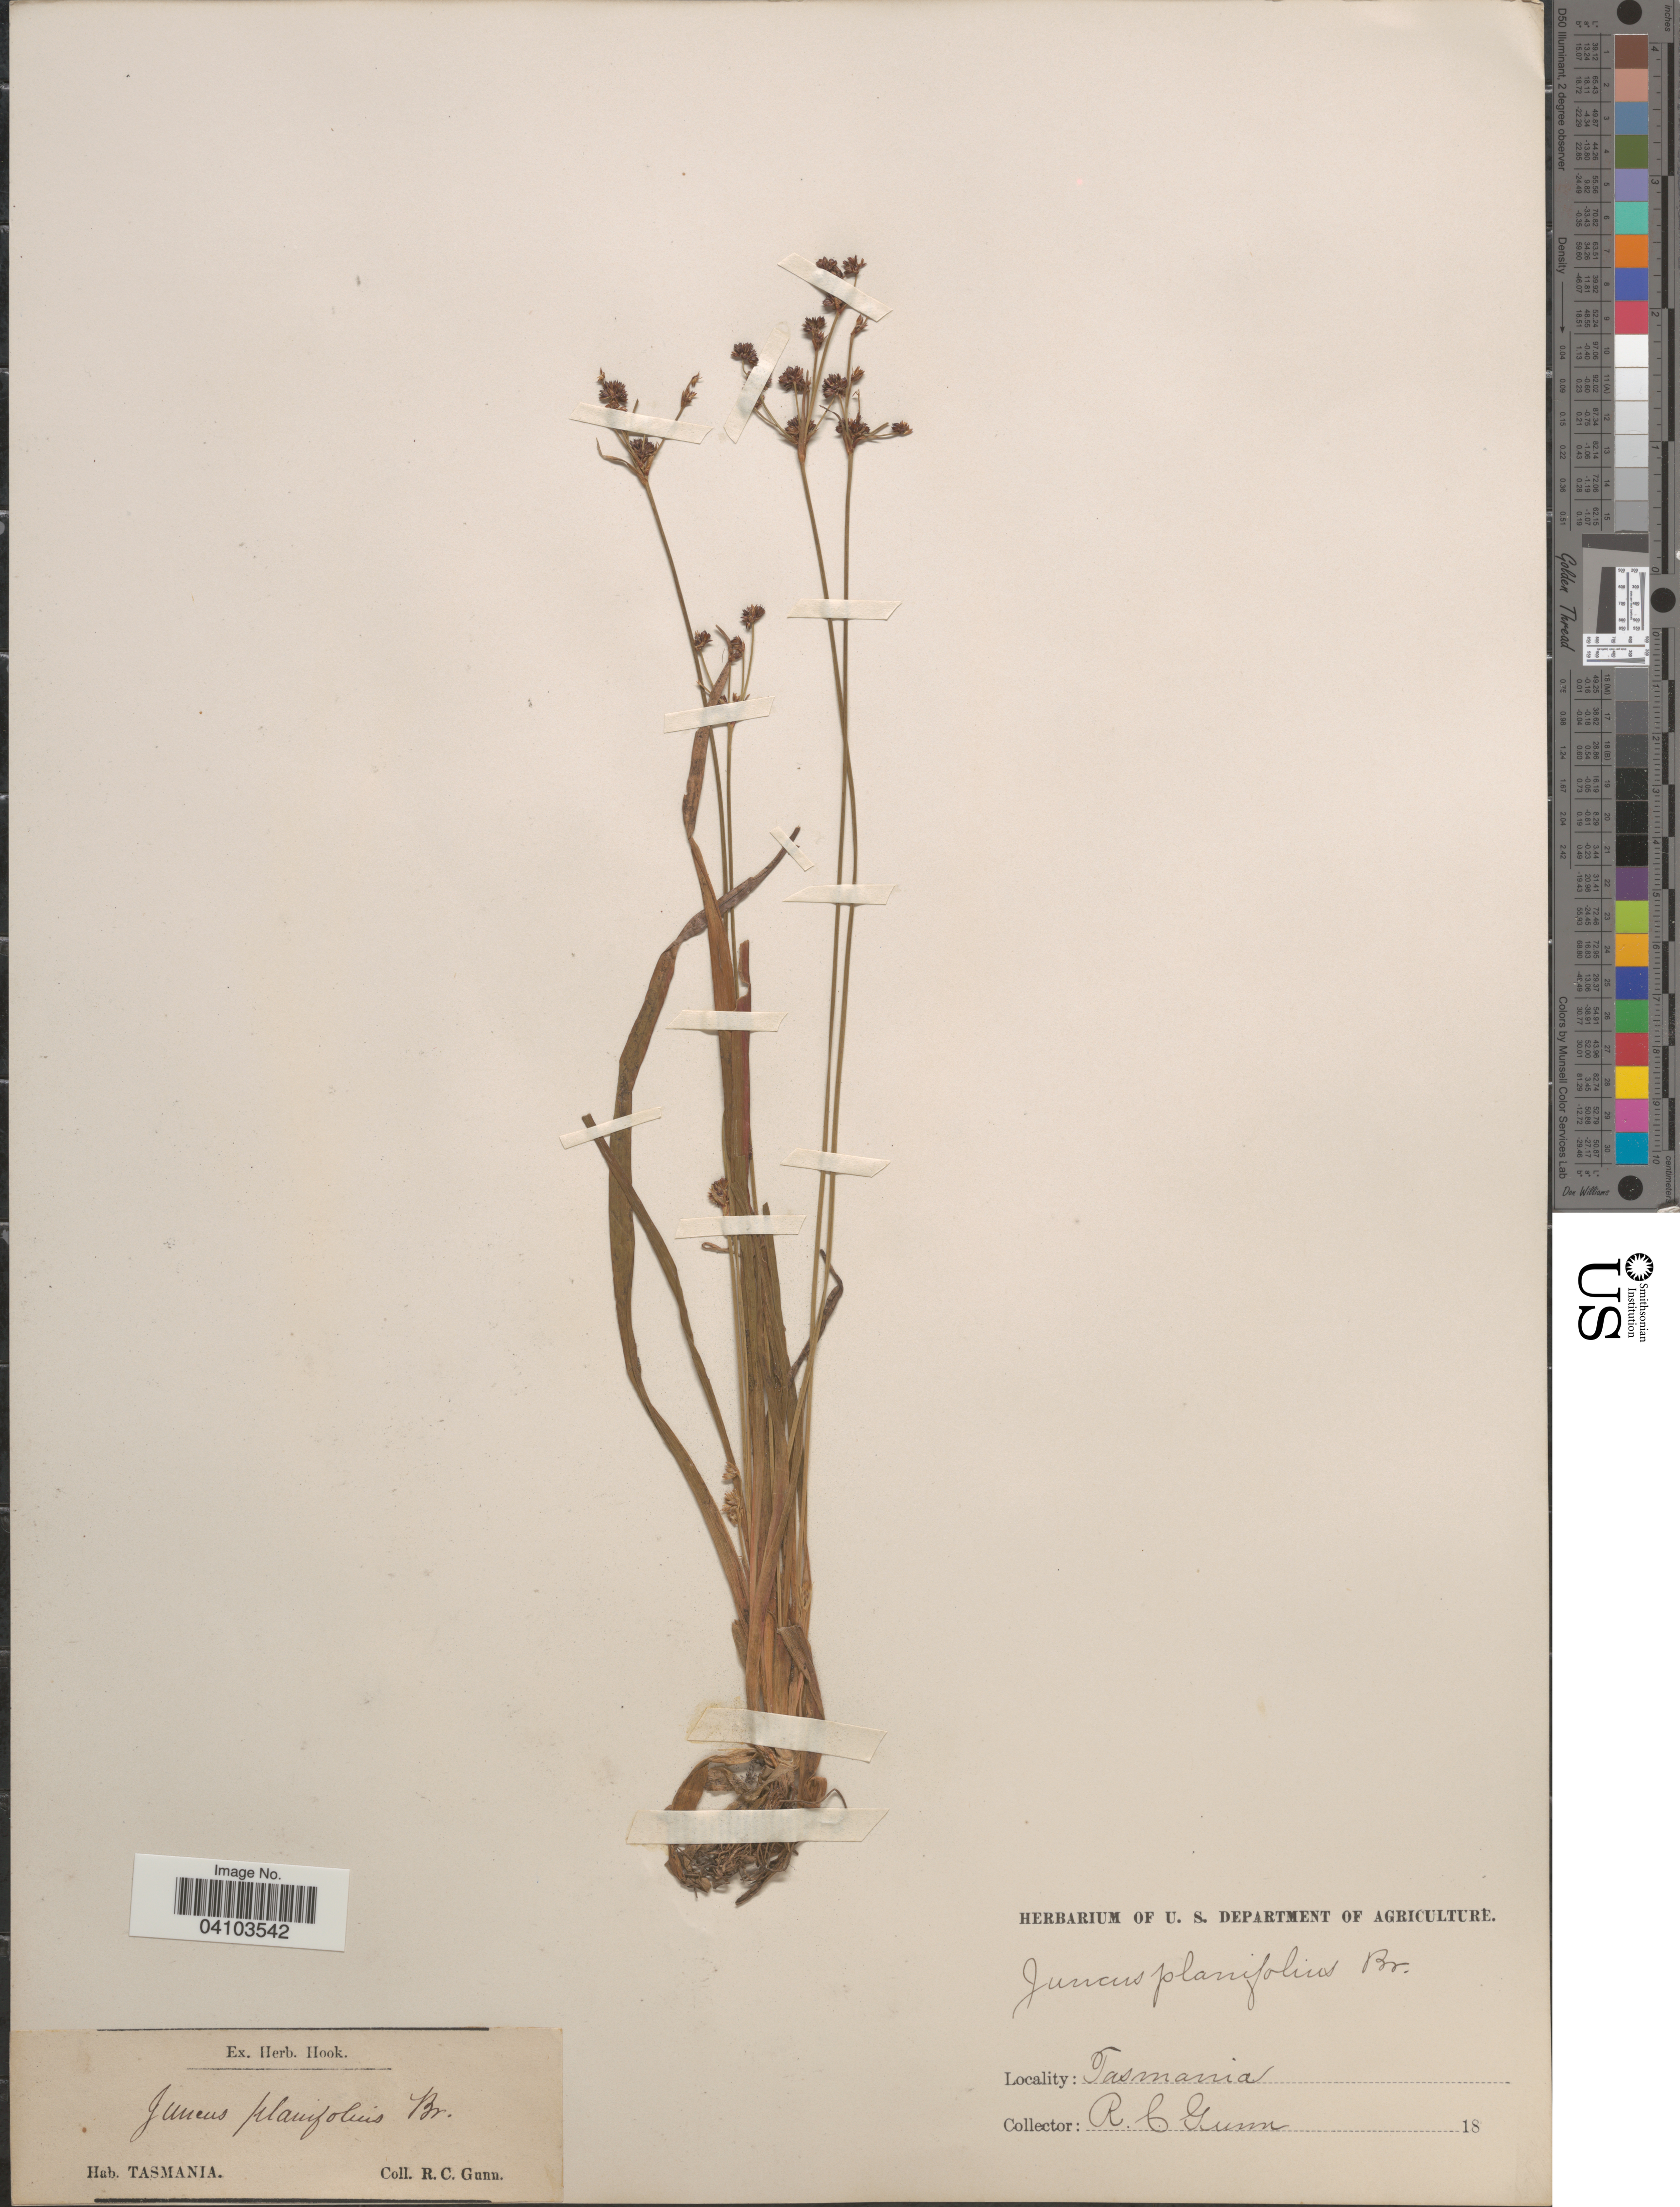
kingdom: Plantae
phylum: Tracheophyta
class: Liliopsida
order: Poales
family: Juncaceae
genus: Juncus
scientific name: Juncus planifolius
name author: R. Br.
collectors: R. Gunn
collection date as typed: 18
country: Australia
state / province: Tasmania